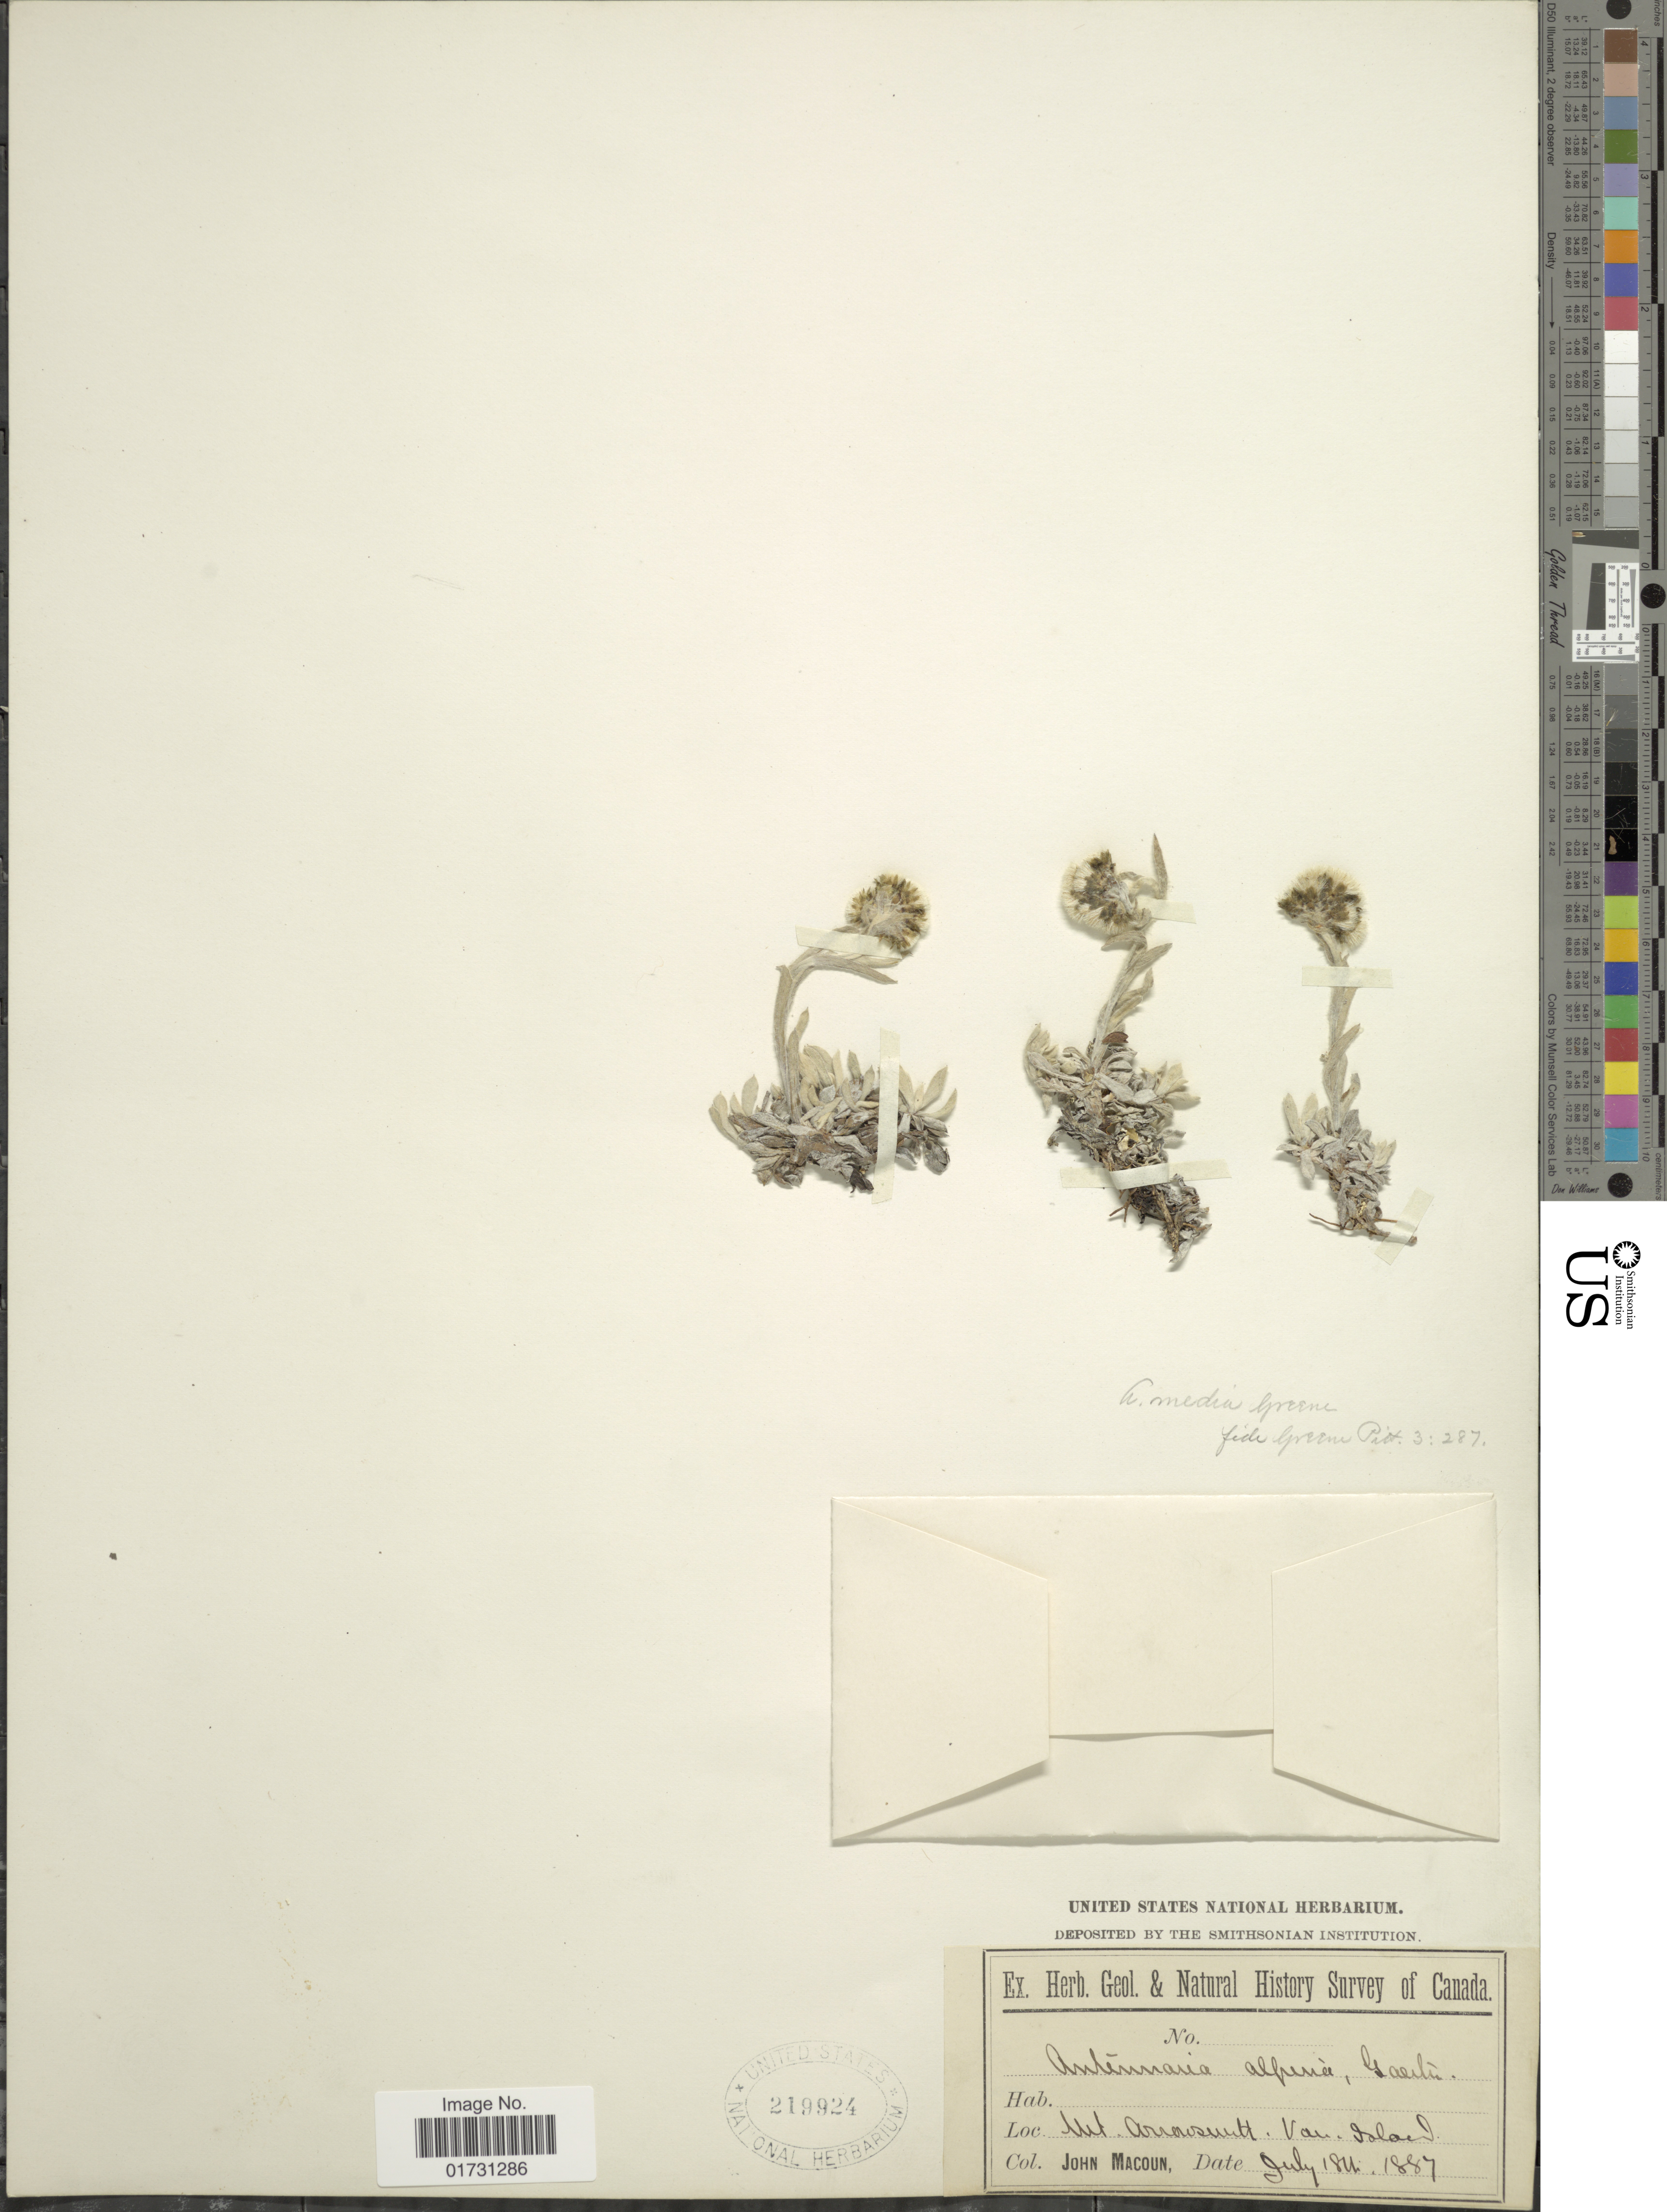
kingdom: Plantae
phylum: Tracheophyta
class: Magnoliopsida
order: Asterales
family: Asteraceae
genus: Antennaria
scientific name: Antennaria media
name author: Greene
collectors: J. Macoun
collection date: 1887-07-18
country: Canada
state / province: British Columbia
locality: Mt. Arrowsmith, Var, Island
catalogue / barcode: US 219924